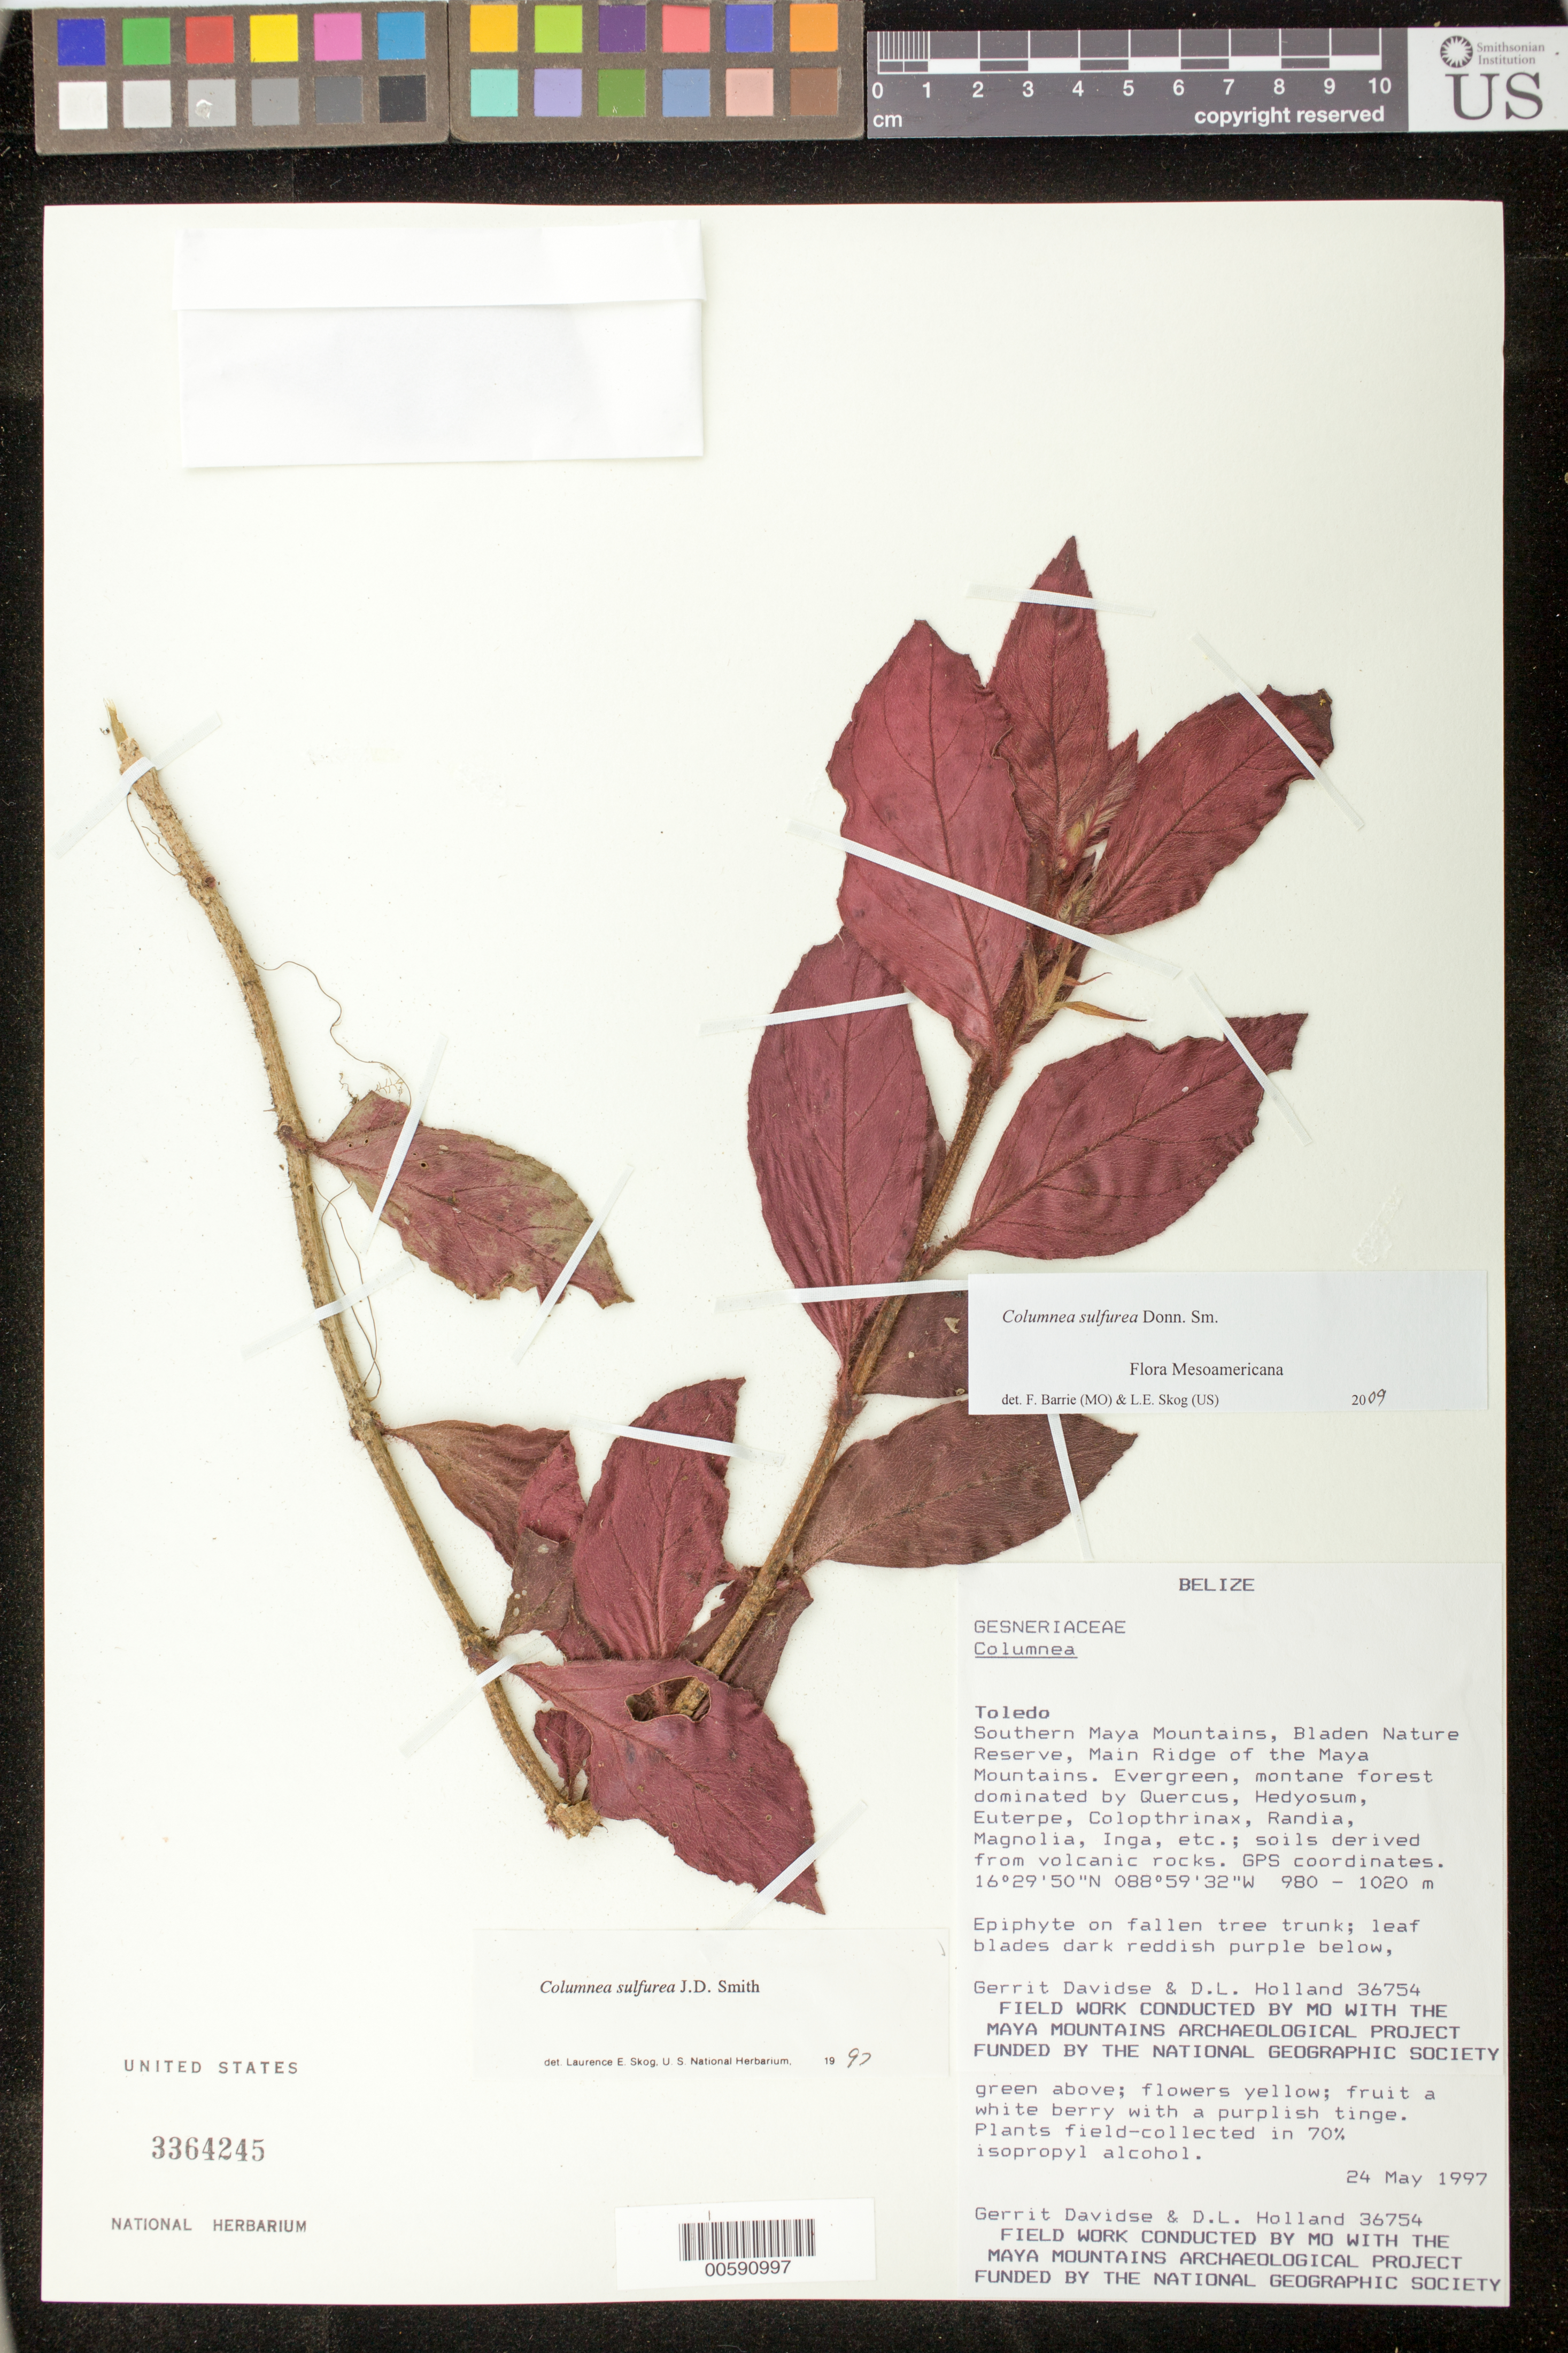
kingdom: Plantae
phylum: Tracheophyta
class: Magnoliopsida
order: Lamiales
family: Gesneriaceae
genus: Columnea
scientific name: Columnea sulfurea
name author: Donn. Sm.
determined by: Skog, Laurence E.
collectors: G. Davidse & D. Holland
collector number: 36754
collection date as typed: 24 May 1997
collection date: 1997-05-24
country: Belize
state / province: Toledo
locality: Southern Maya Mountains, Bladen Nature Reserve, Main Ridge of the Maya Mountains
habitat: Evergreen montane forest; soils derived from volcanic rocks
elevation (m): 980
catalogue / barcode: US 3364245